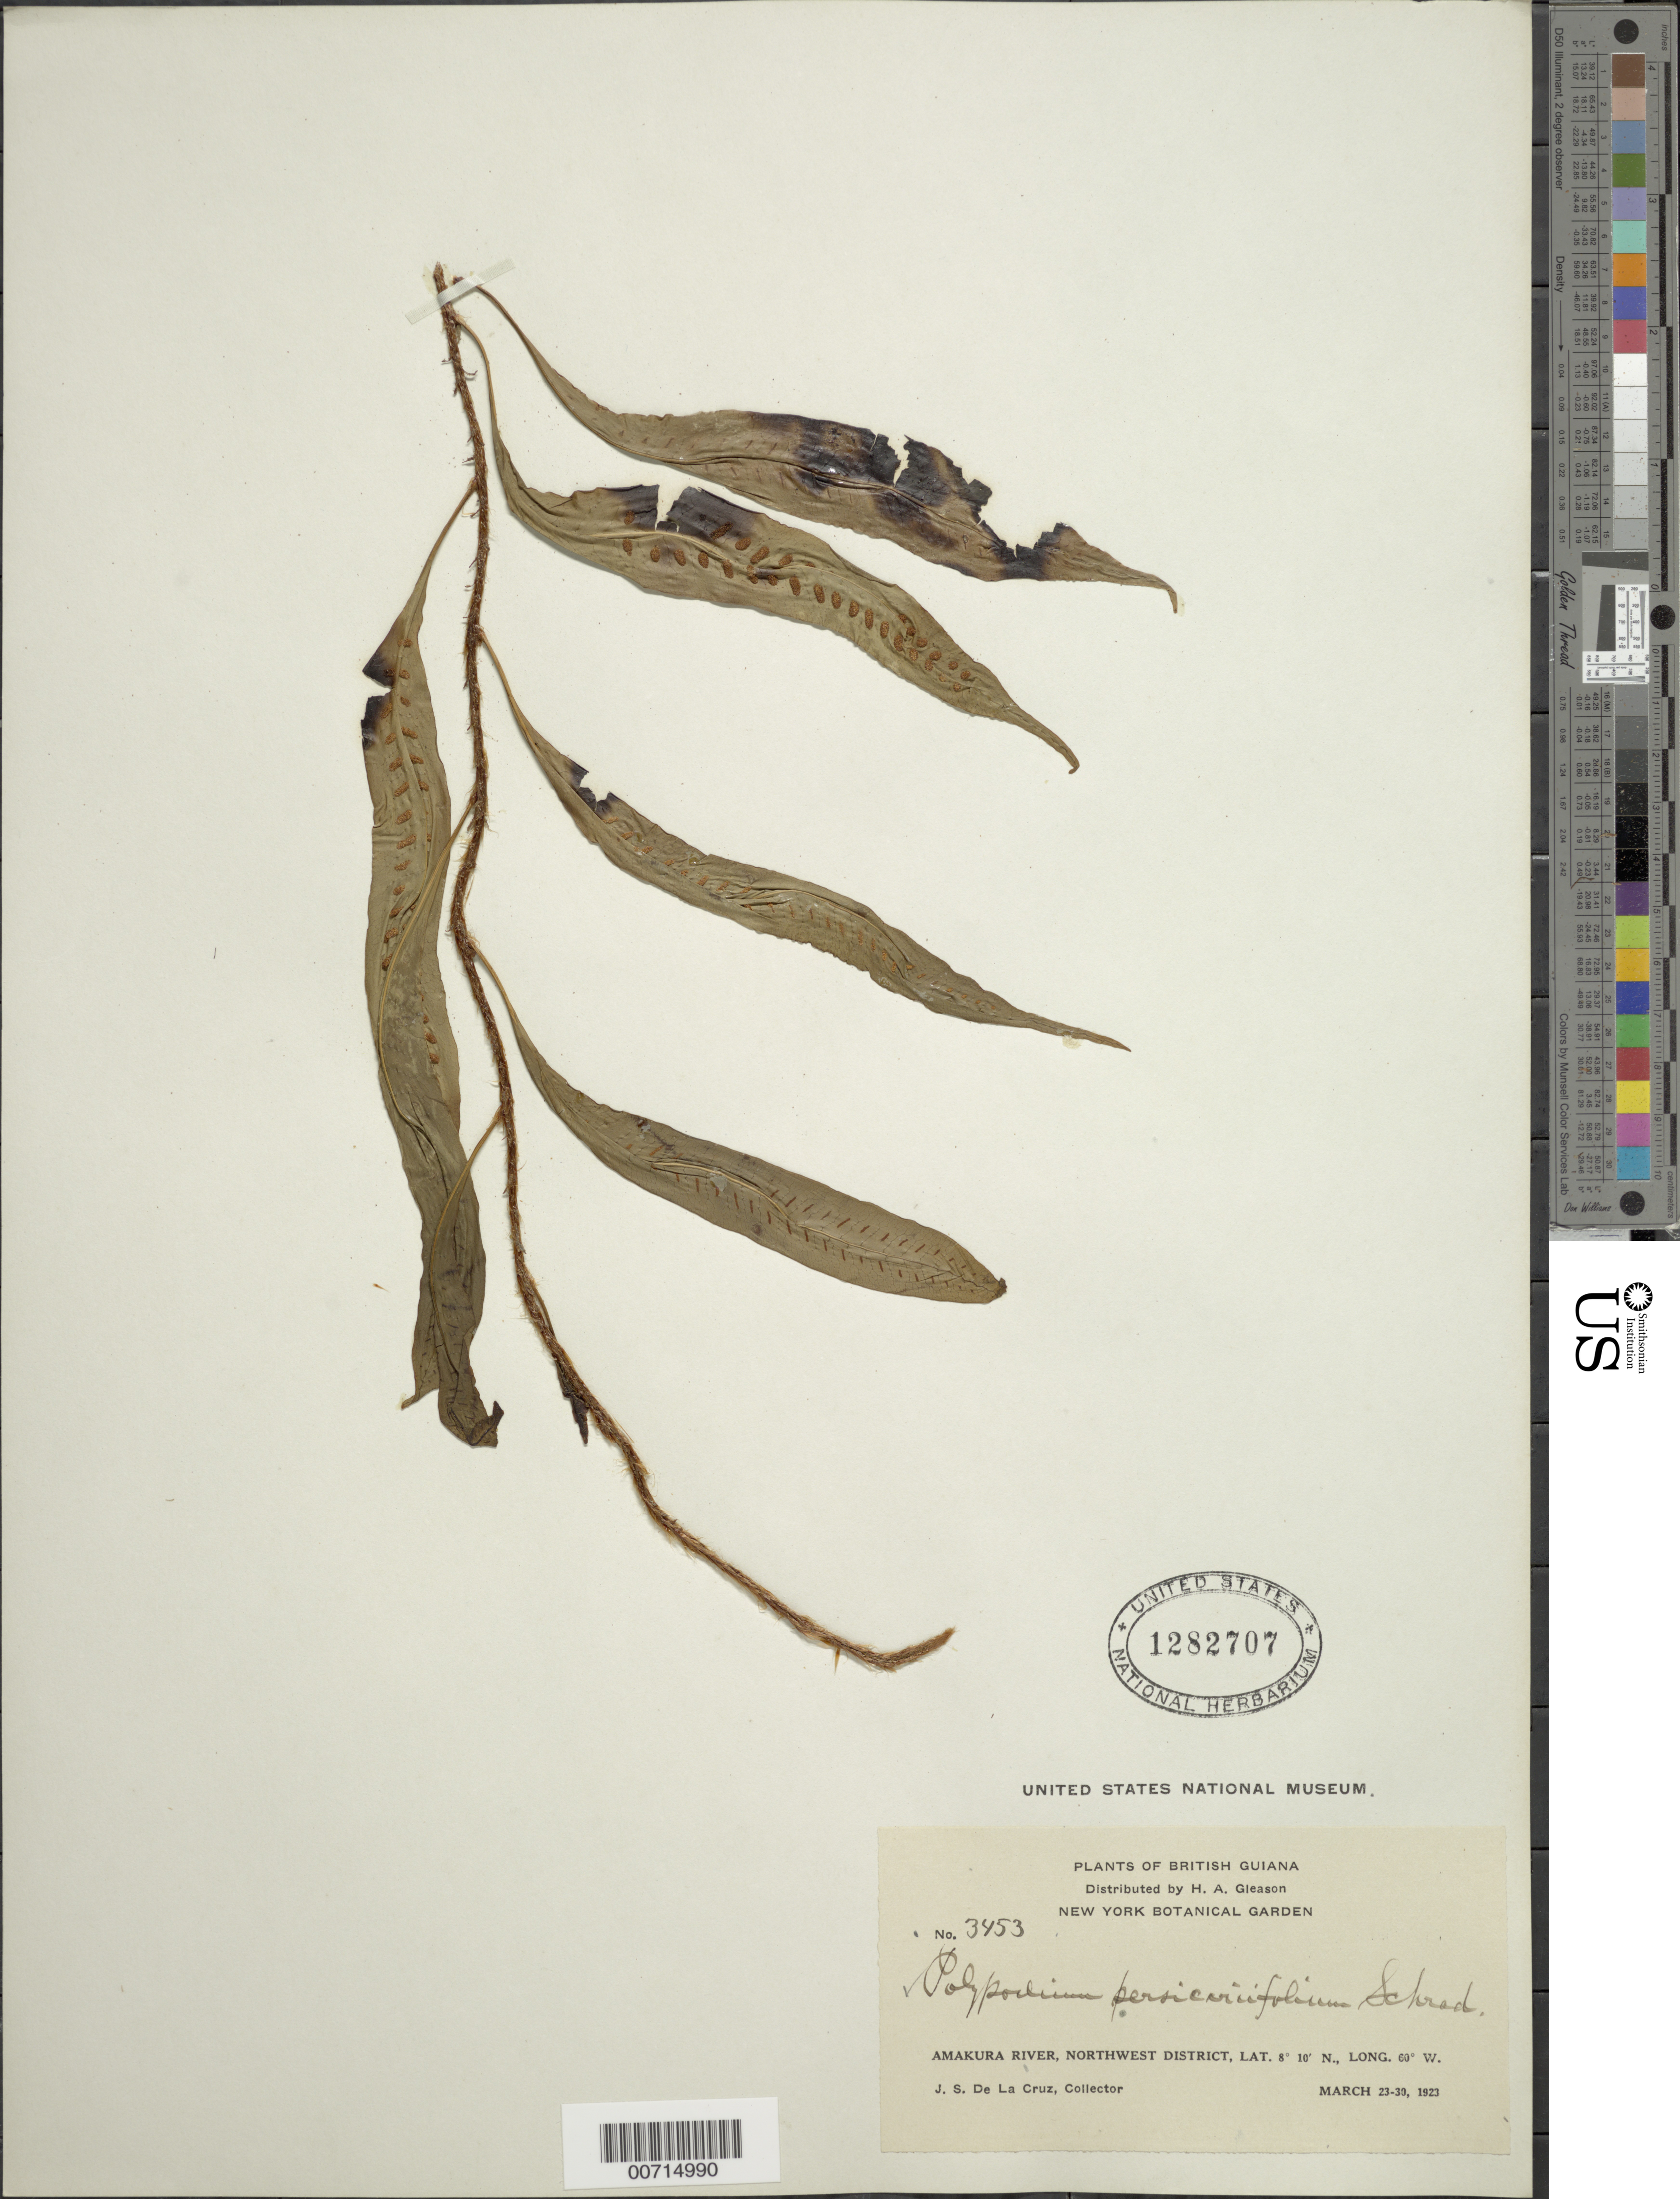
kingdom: Plantae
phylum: Tracheophyta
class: Polypodiopsida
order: Polypodiales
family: Polypodiaceae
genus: Microgramma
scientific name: Microgramma persicariifolia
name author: (Schrad.) C. Presl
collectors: J. S. de la Cruz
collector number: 3453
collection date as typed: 23-Mar-23 to 30-Mar-23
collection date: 1923-03-23/1923-03-30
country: Guyana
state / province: Barima-Waini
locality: Amakura R., NW District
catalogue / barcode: US 1282707